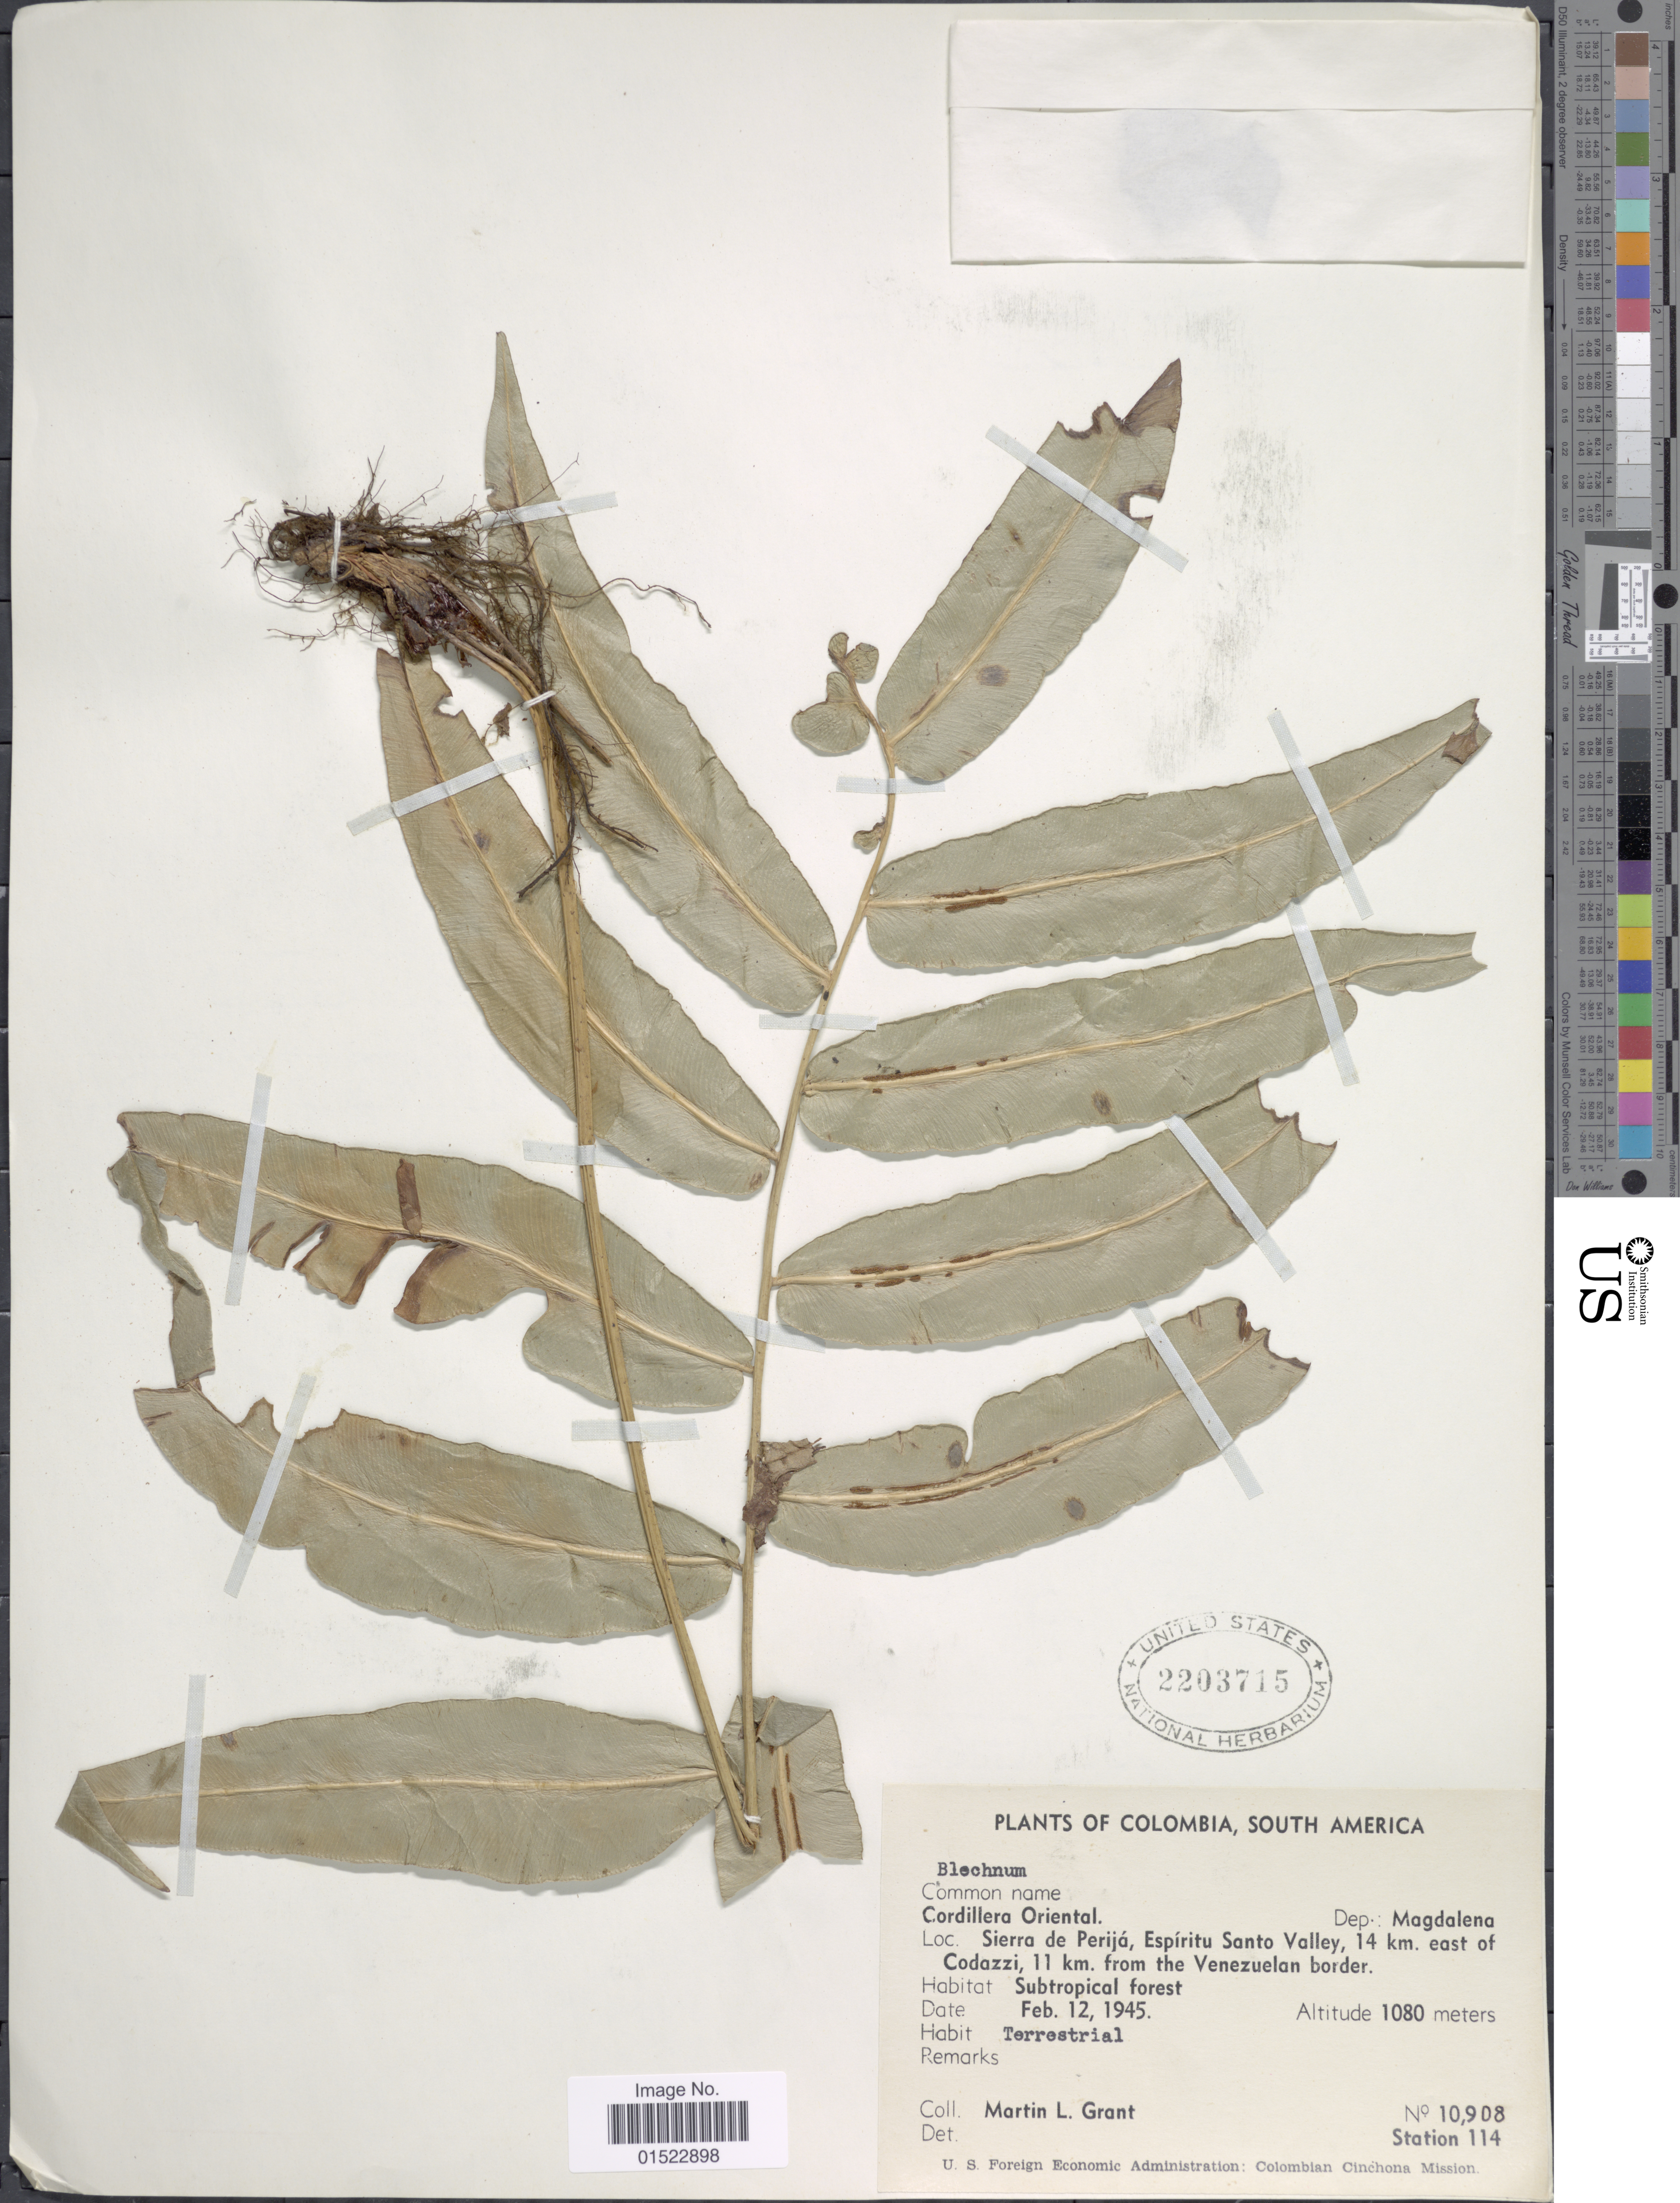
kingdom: Plantae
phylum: Tracheophyta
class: Polypodiopsida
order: Polypodiales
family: Blechnaceae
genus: Salpichlaena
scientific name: Salpichlaena volubilis subsp. volubilis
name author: (Kaulf.) J. Sm.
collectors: M. L. Grant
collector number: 10908/ Station 114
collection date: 1945-02-12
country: Colombia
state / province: Magdalena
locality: Dept. Magdalena, Cordillera Oriental, Sierra de Perija, Espirity Santo Valley, 14 km. east of Codazzo, 11 km. from the Venezuelan border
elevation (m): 1080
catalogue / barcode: US 220715